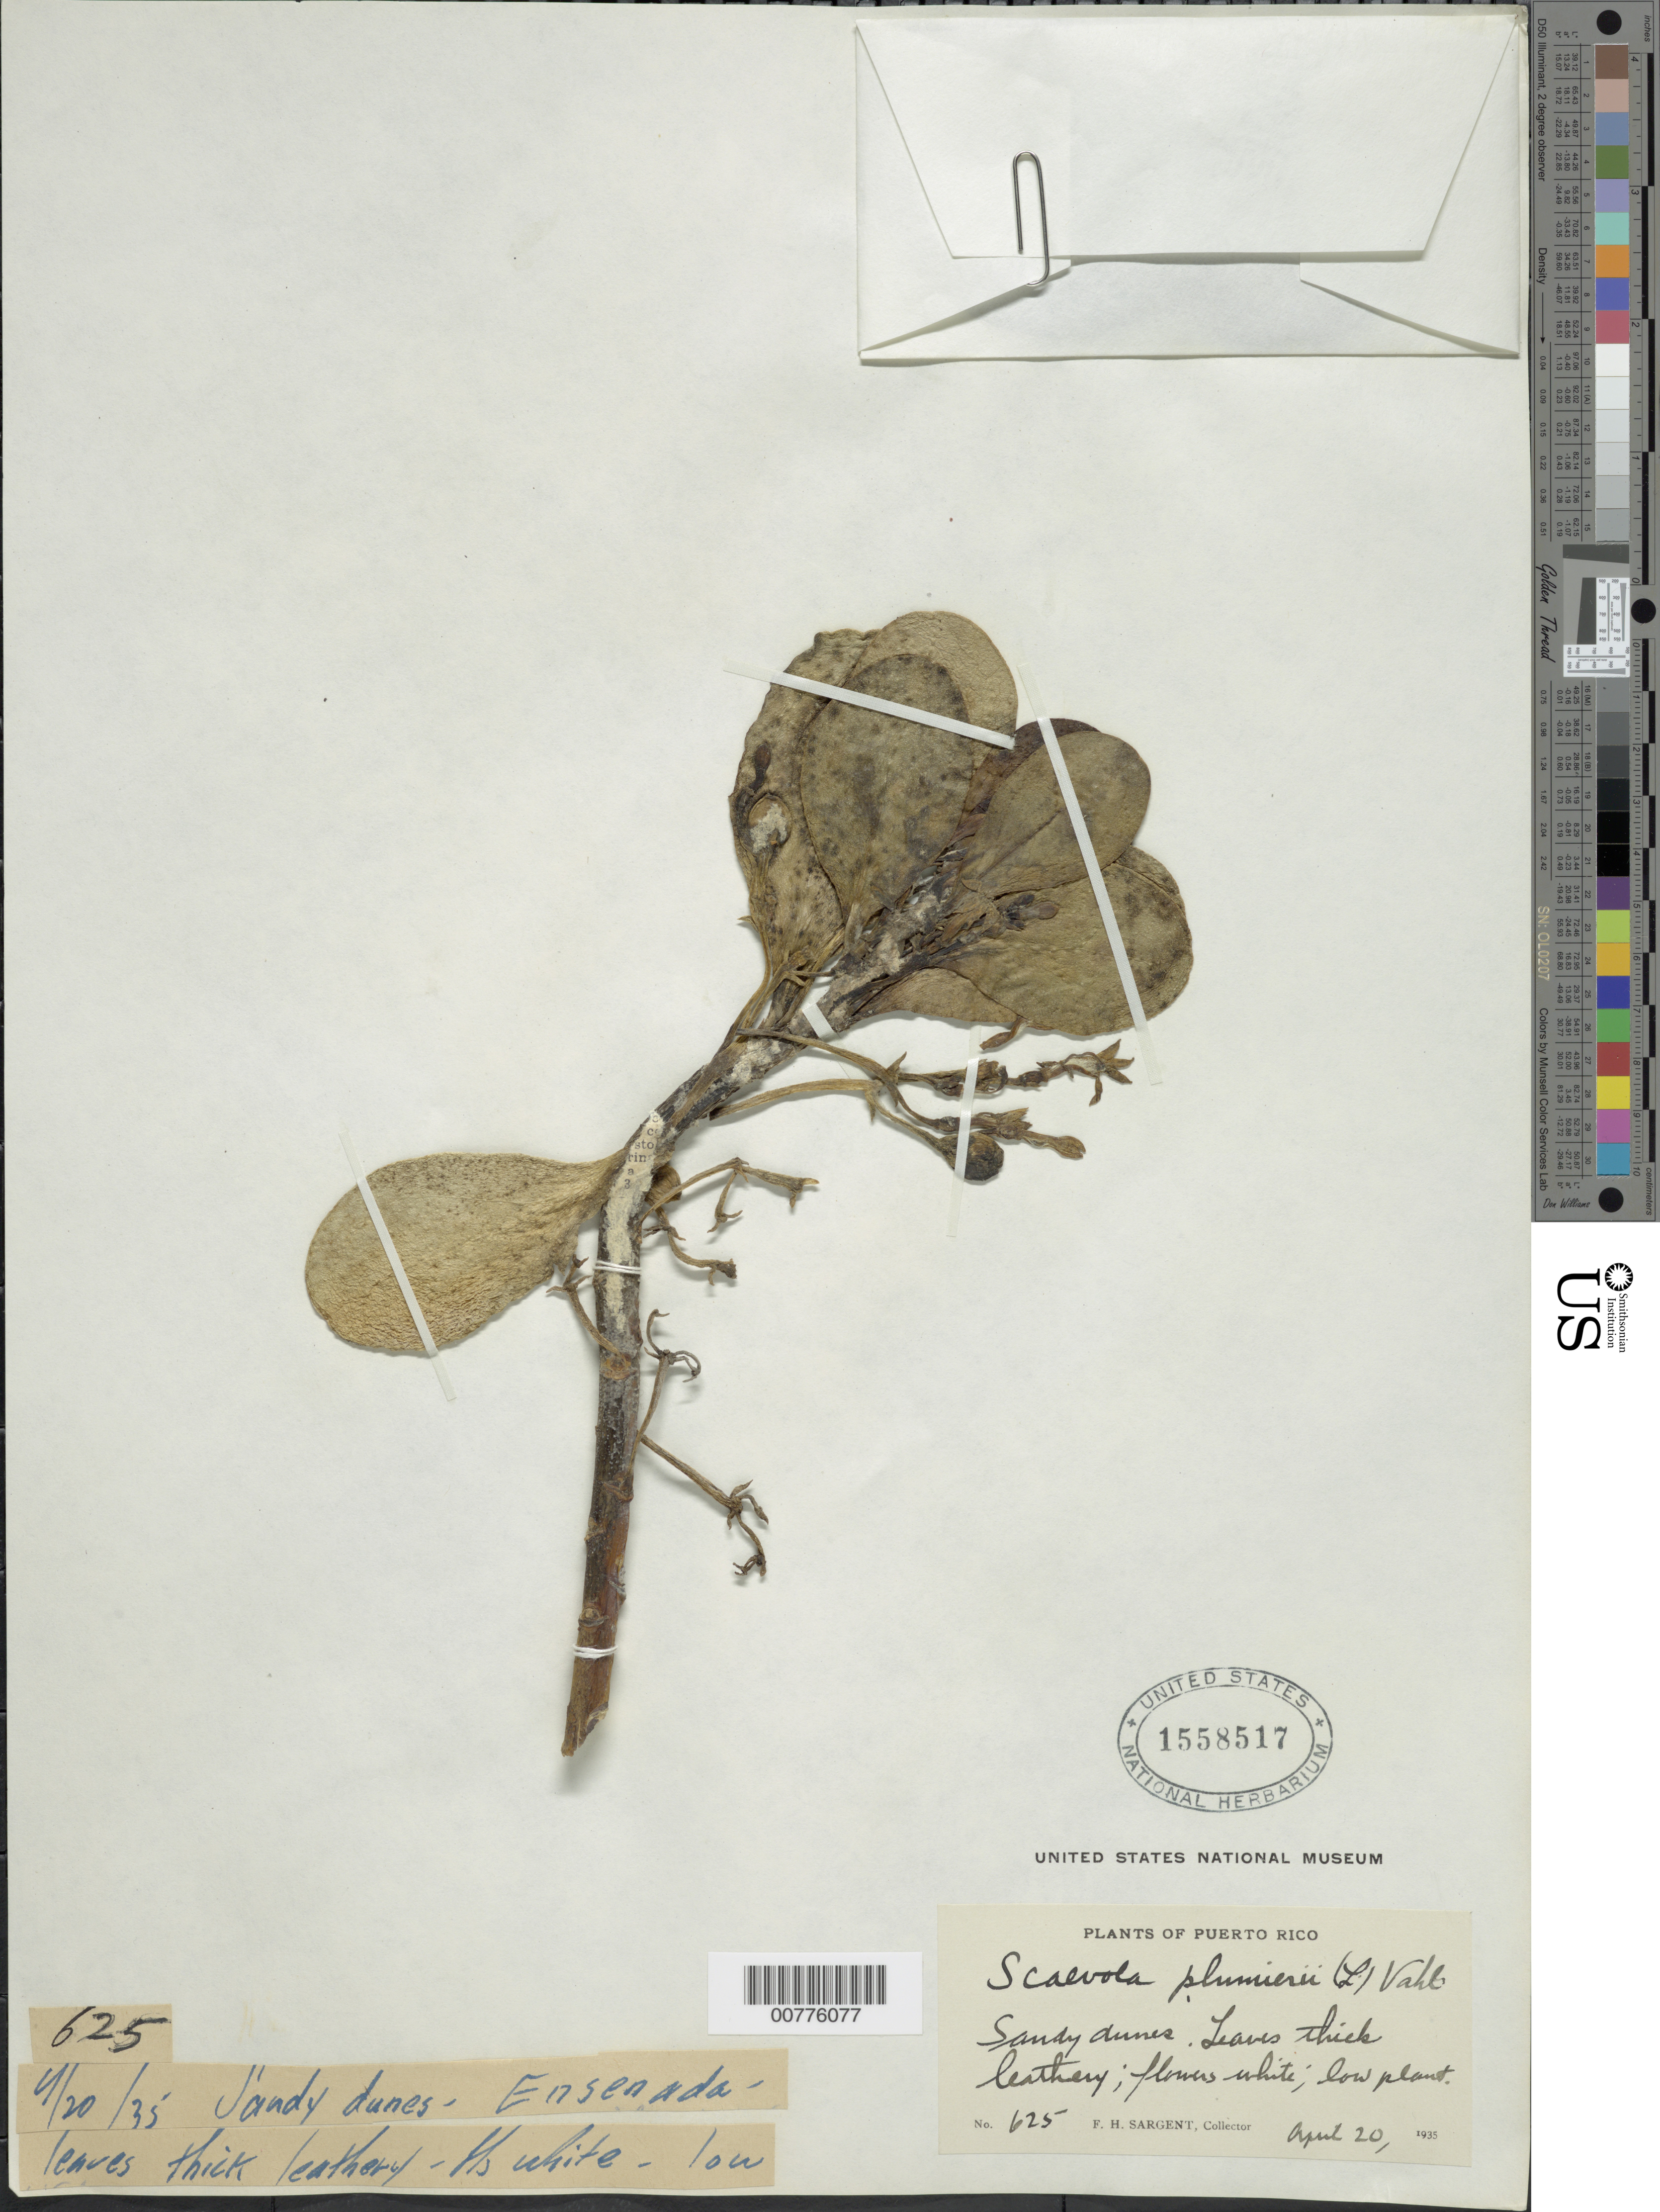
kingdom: Plantae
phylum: Tracheophyta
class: Magnoliopsida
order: Asterales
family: Goodeniaceae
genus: Scaevola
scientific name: Scaevola plumieri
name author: (L.) Vahl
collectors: F. H. Sargent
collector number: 625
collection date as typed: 20 Apr 1935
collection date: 1935-04-20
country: Puerto Rico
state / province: Guánica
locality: Ensenada. Sandy dunes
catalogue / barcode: US 1558517